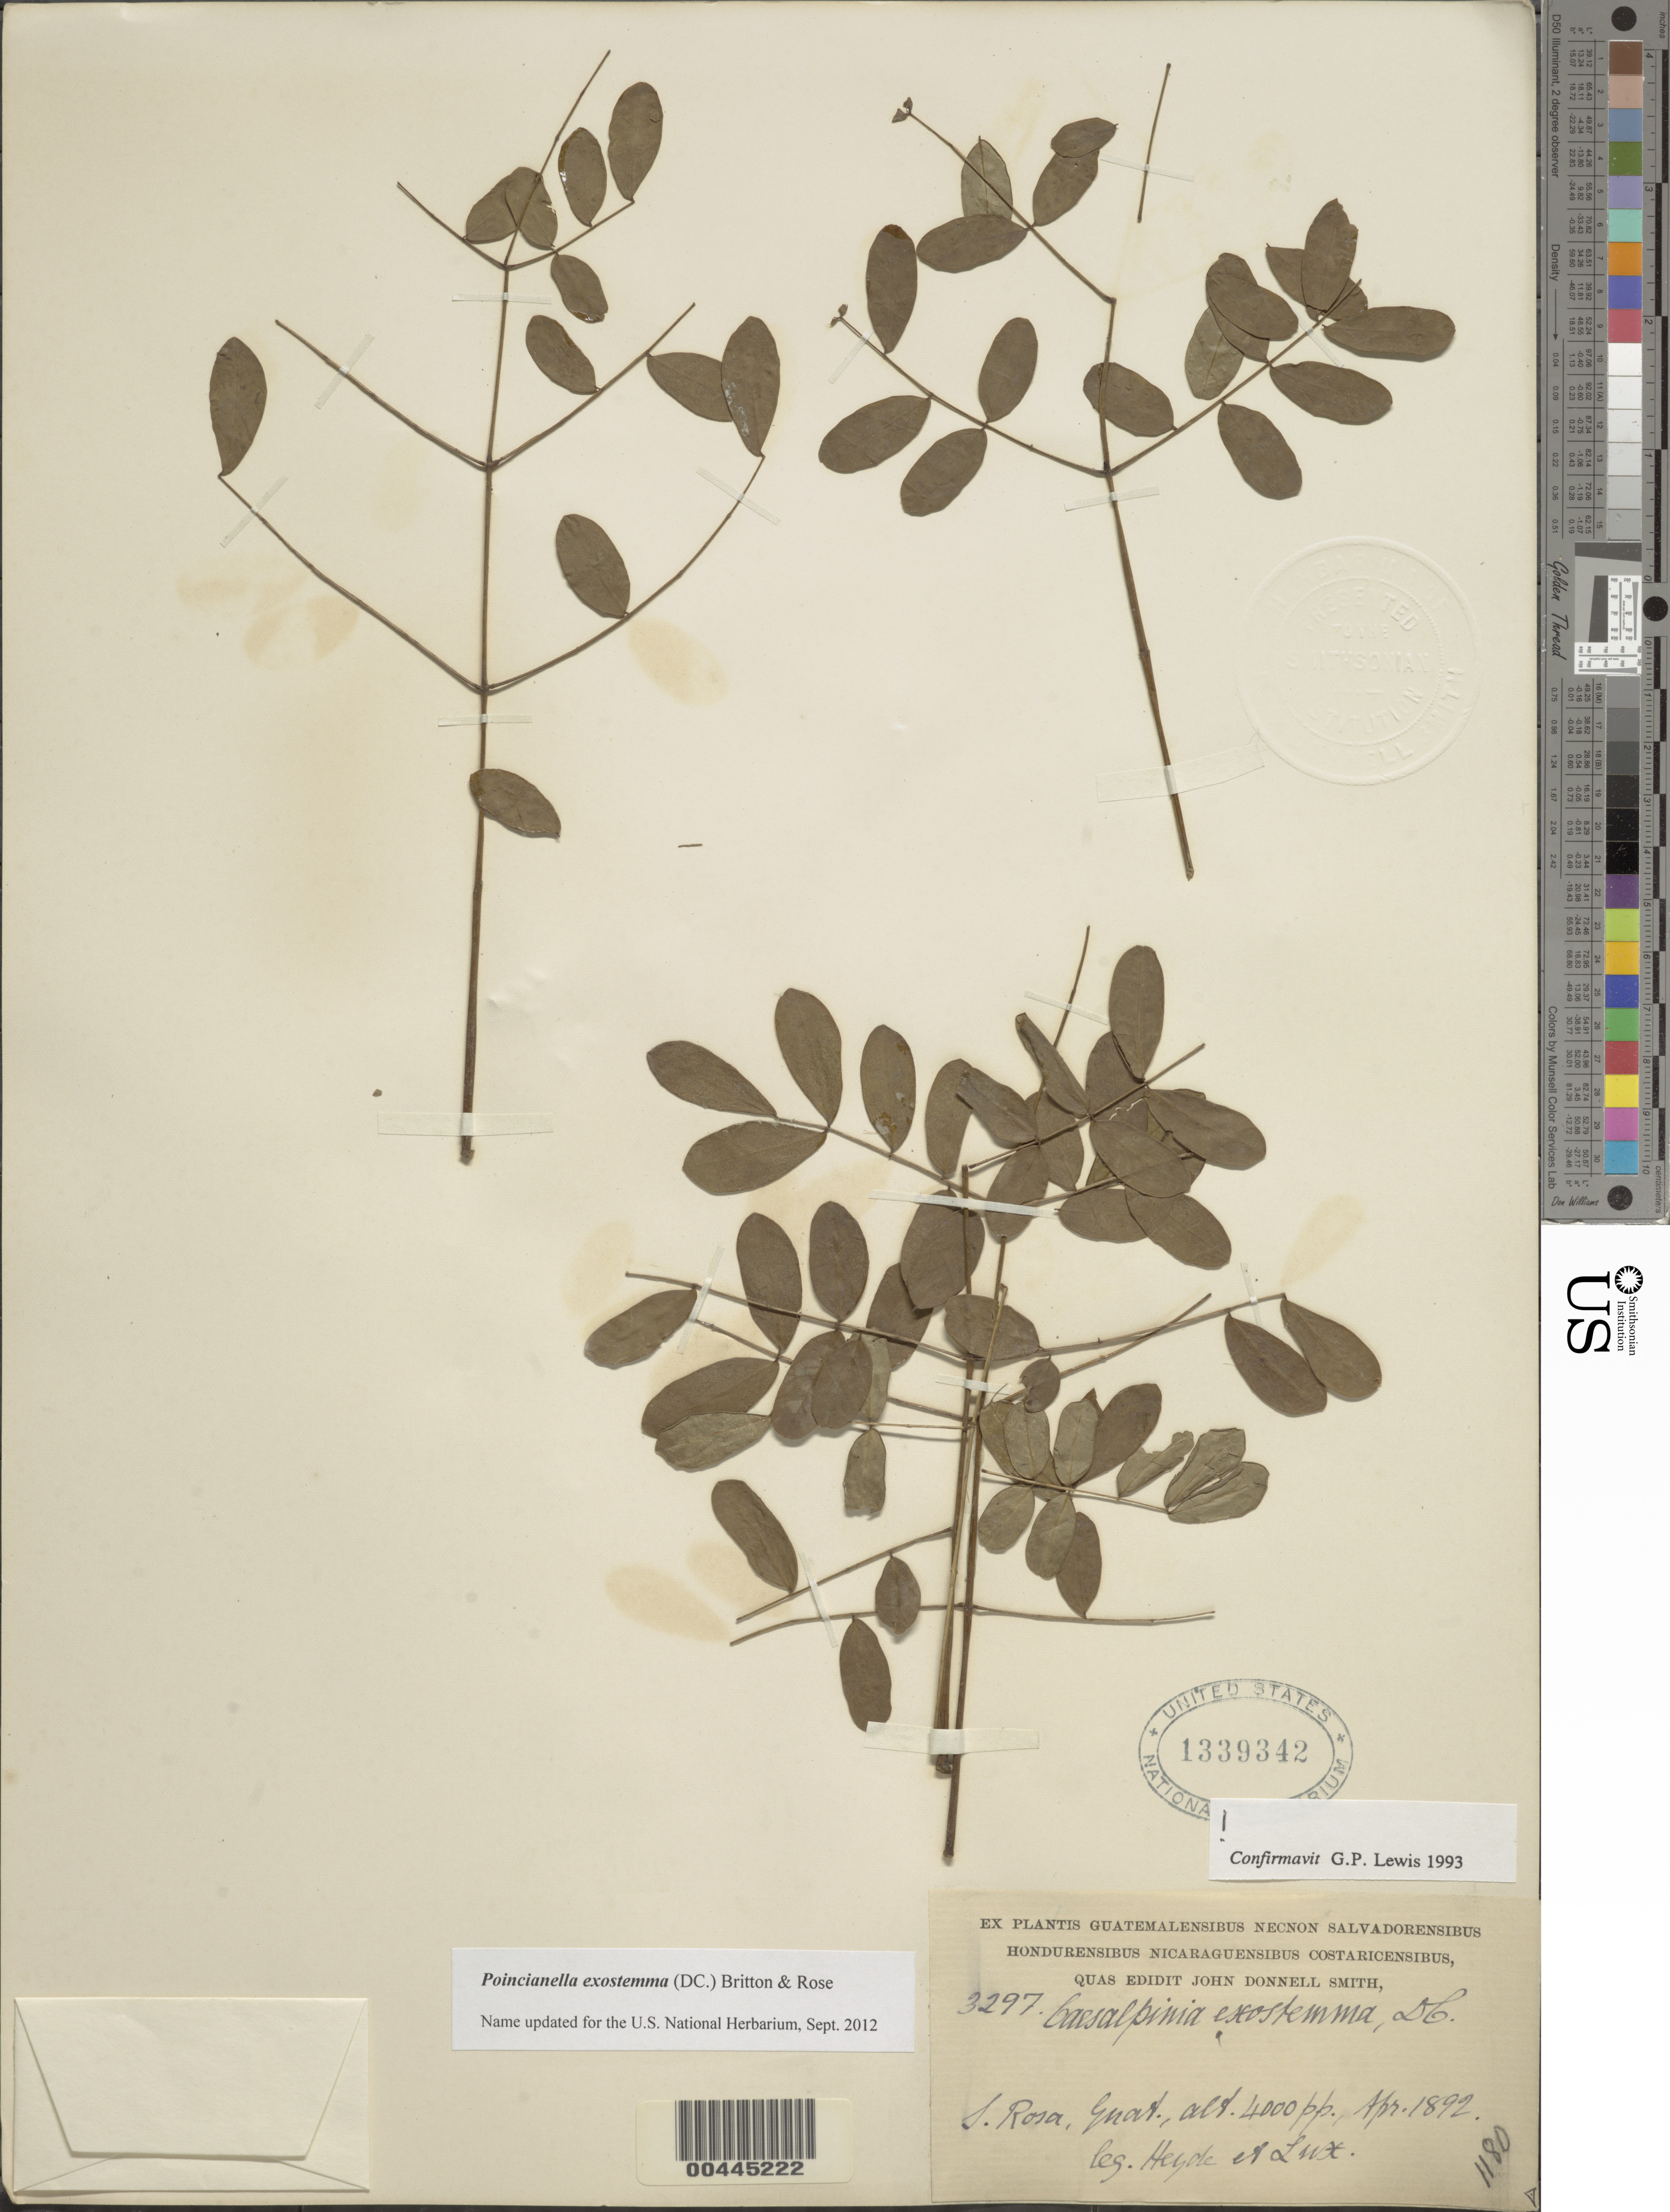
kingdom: Plantae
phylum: Tracheophyta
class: Magnoliopsida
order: Fabales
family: Fabaceae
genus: Erythrostemon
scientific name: Erythrostemon exostemma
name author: (Moc. & Sessé ex DC.) Gagnon & G.P. Lewis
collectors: E. T. Heyde & E. Lux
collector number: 3297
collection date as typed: Apr 1892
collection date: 1892-04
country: Guatemala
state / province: Santa Rosa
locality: Santa Rosa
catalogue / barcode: US 1339342